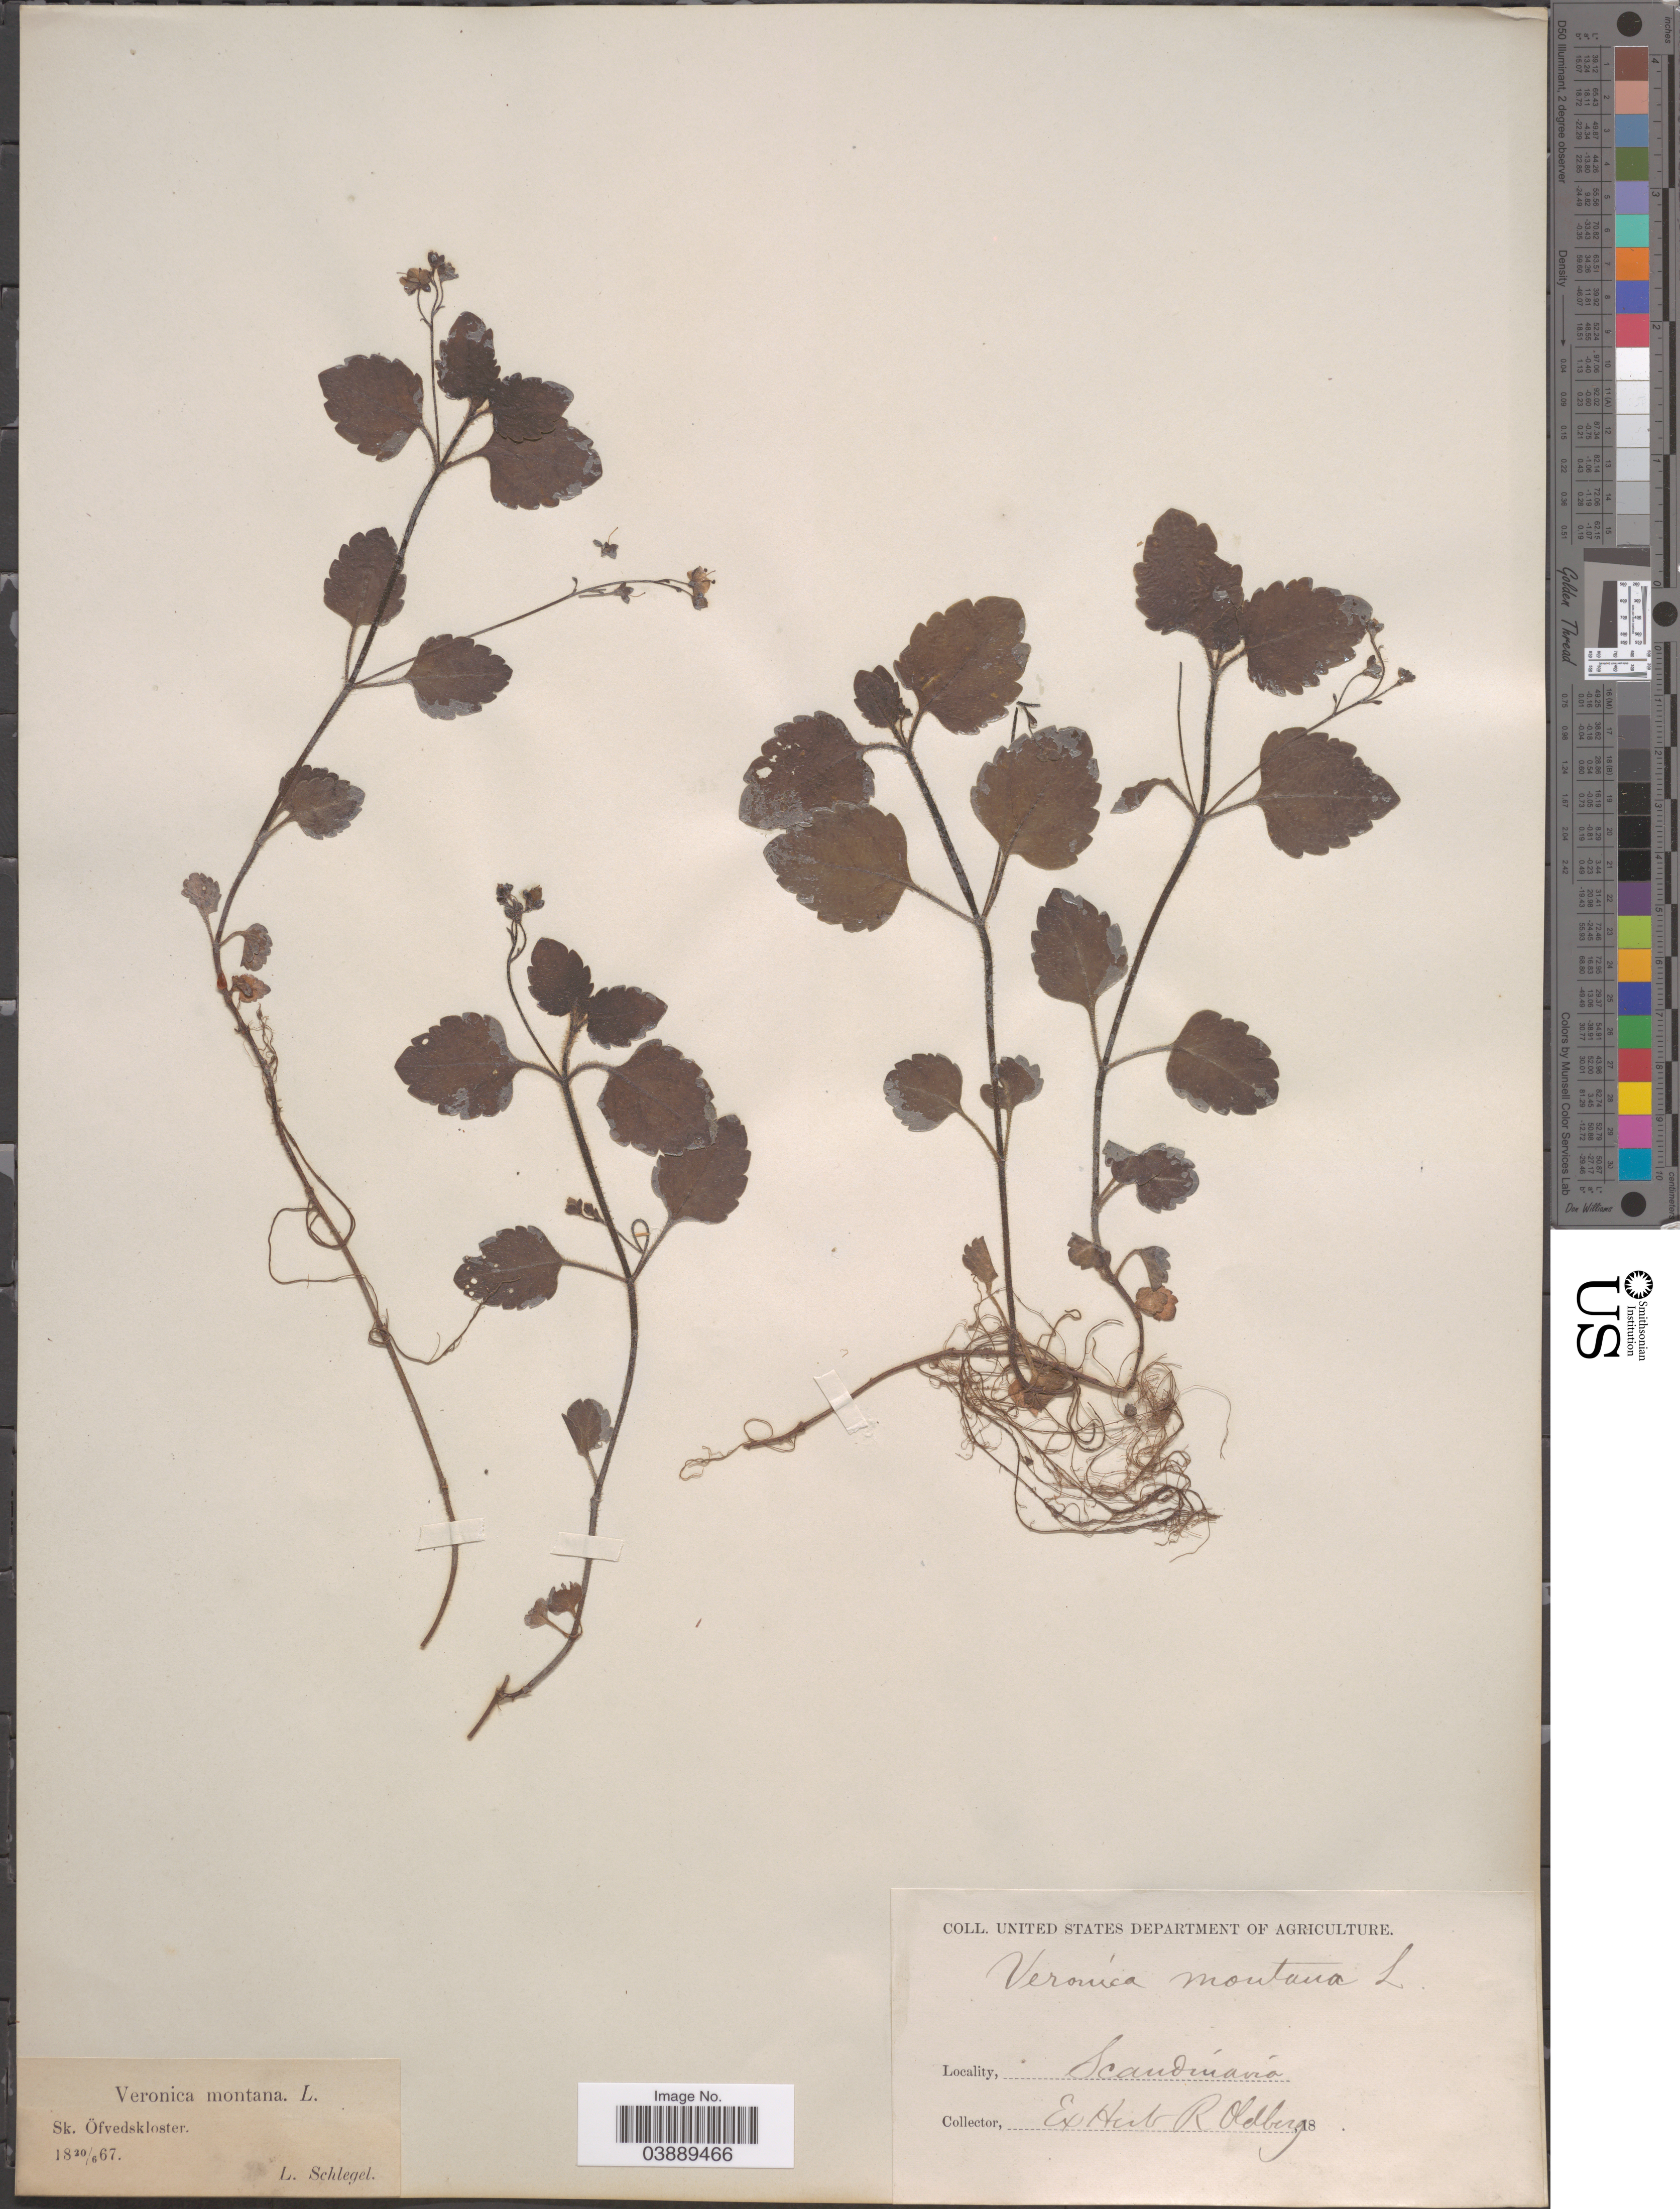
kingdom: Plantae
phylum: Tracheophyta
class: Magnoliopsida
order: Lamiales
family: Plantaginaceae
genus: Veronica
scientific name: Veronica montana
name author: L.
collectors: L. Schlegel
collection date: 1867-06-20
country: Sweden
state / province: Skåne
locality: Sk. Öfvedskloster. Scandinavia.